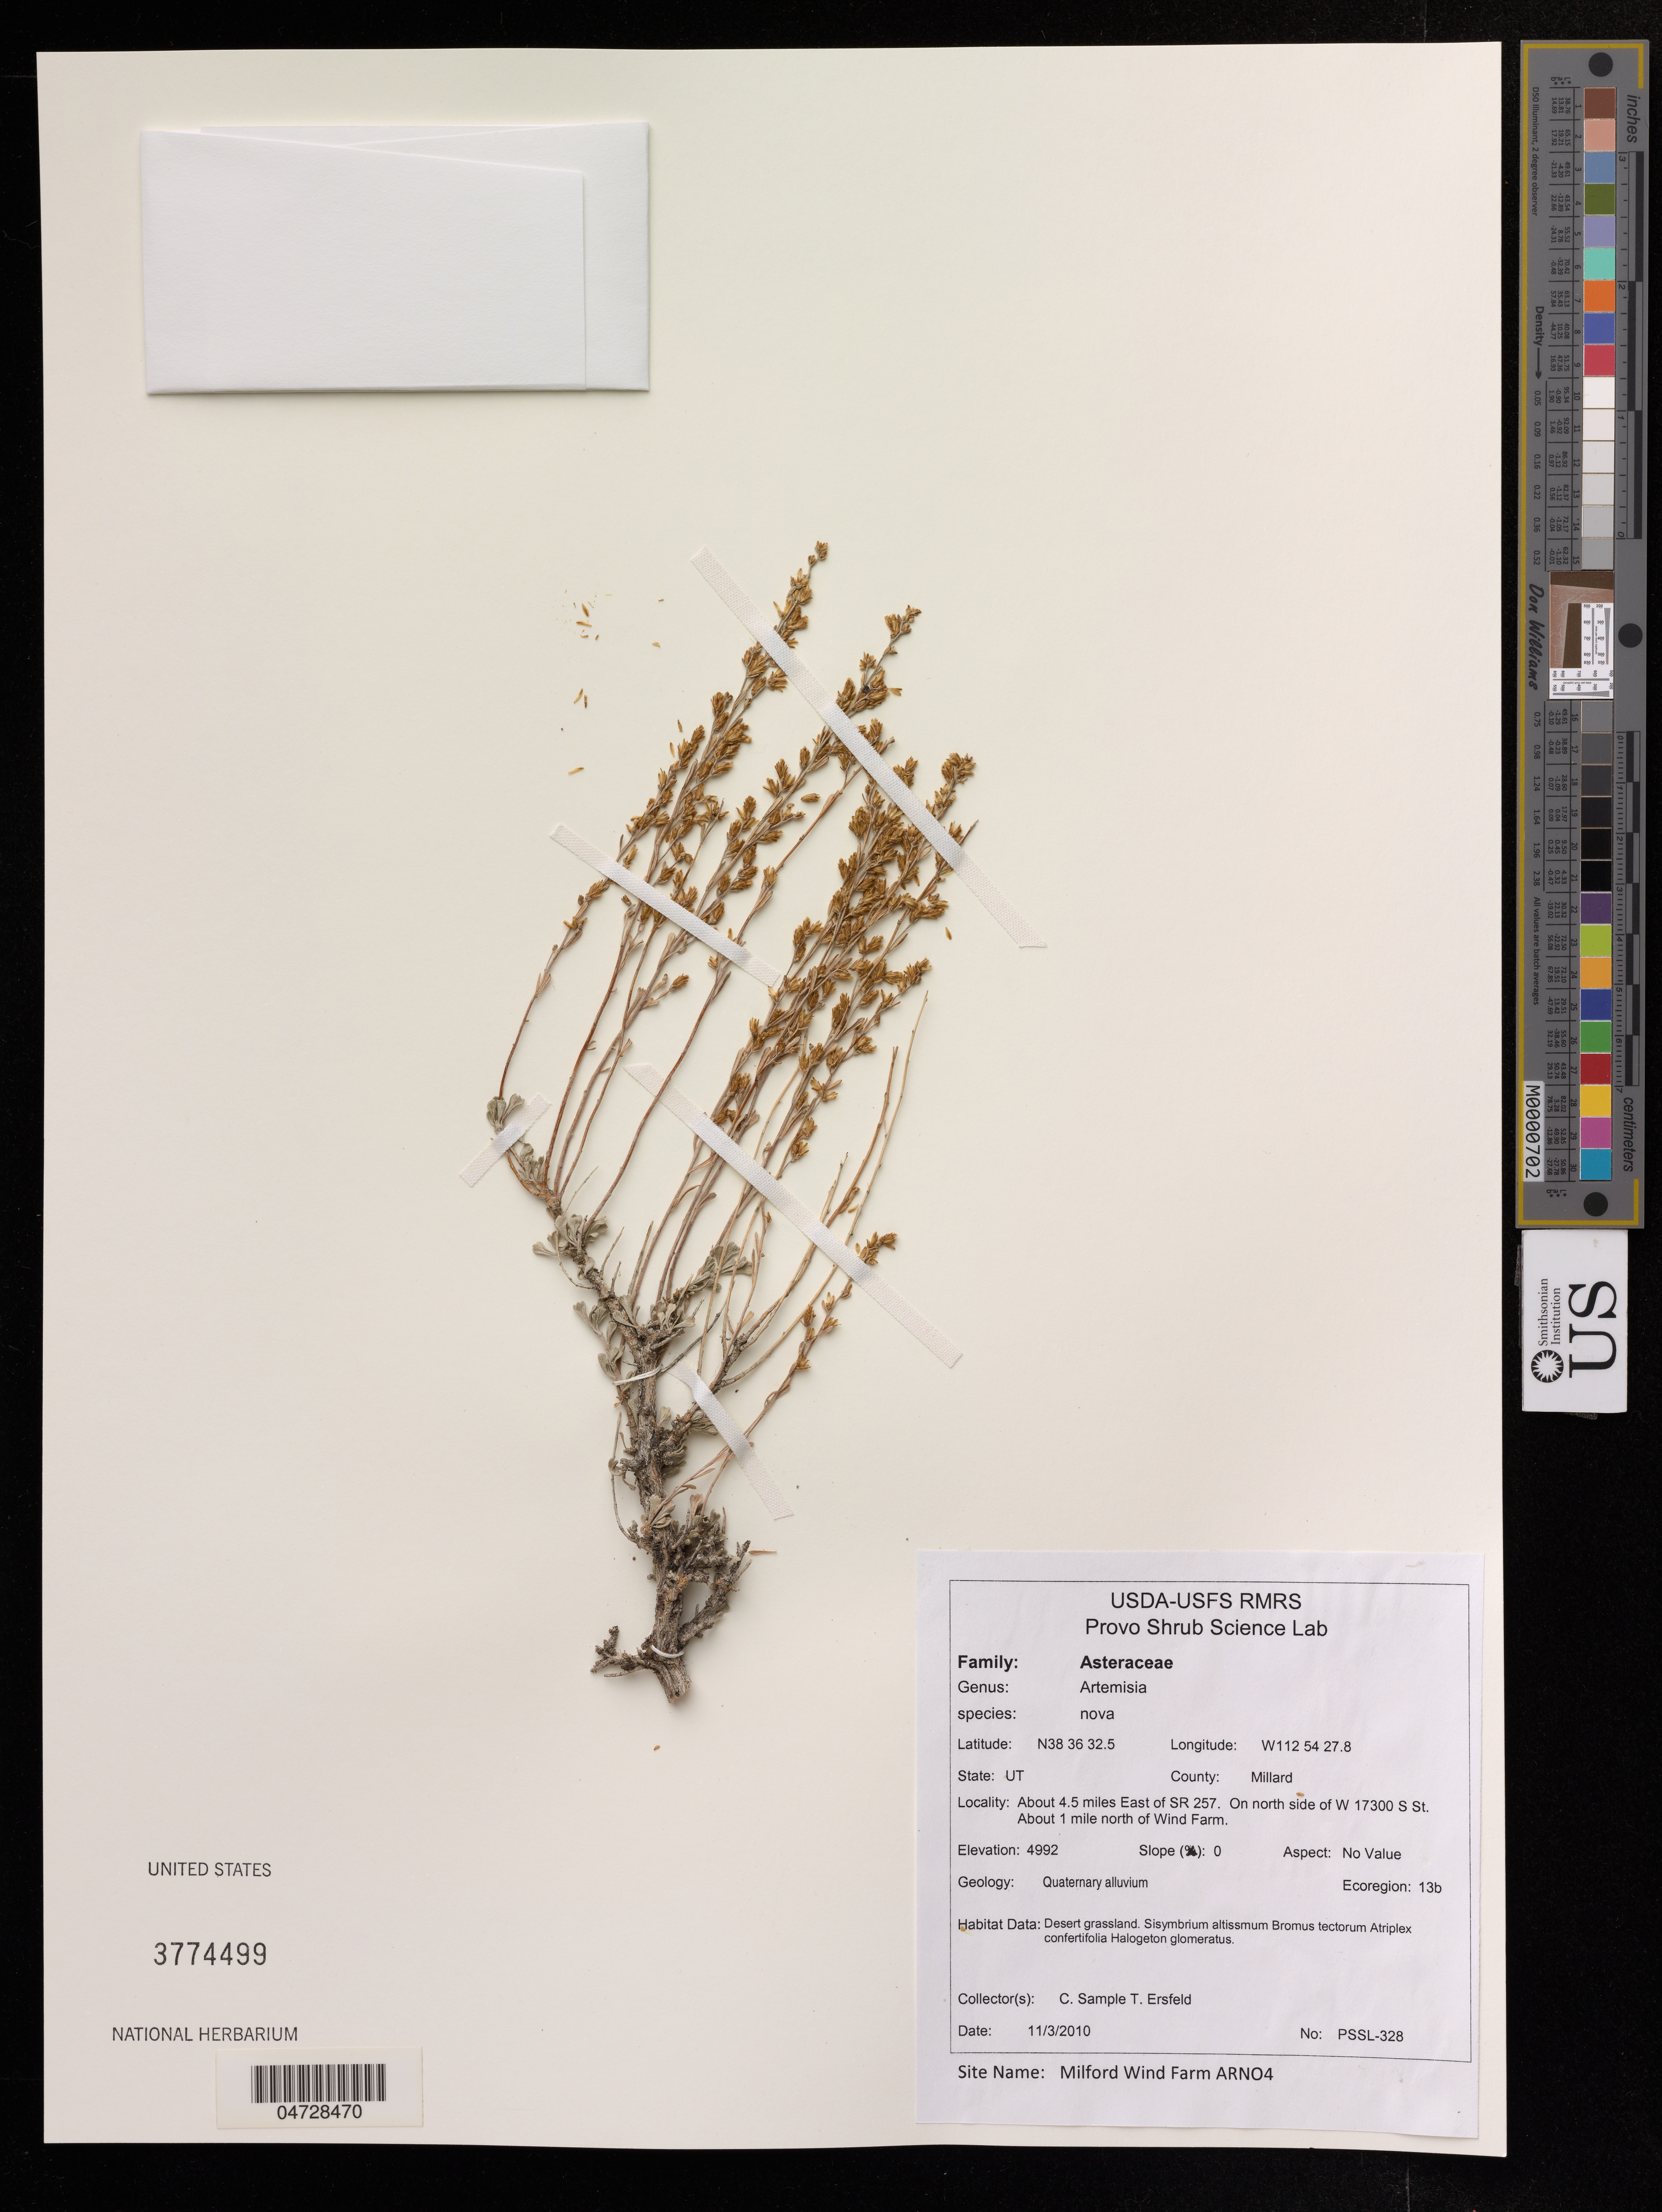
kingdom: Plantae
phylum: Tracheophyta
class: Magnoliopsida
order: Asterales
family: Asteraceae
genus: Artemisia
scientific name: Artemisia nova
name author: A. Nelson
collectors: C. Sample & T. Ersfeld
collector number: PSSL-328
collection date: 2010-11-03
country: United States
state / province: Utah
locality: Millard County, About 4.5 miles East of SR 257, About 1 mile north of Wind Farm.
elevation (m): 1522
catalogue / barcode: US 3774499